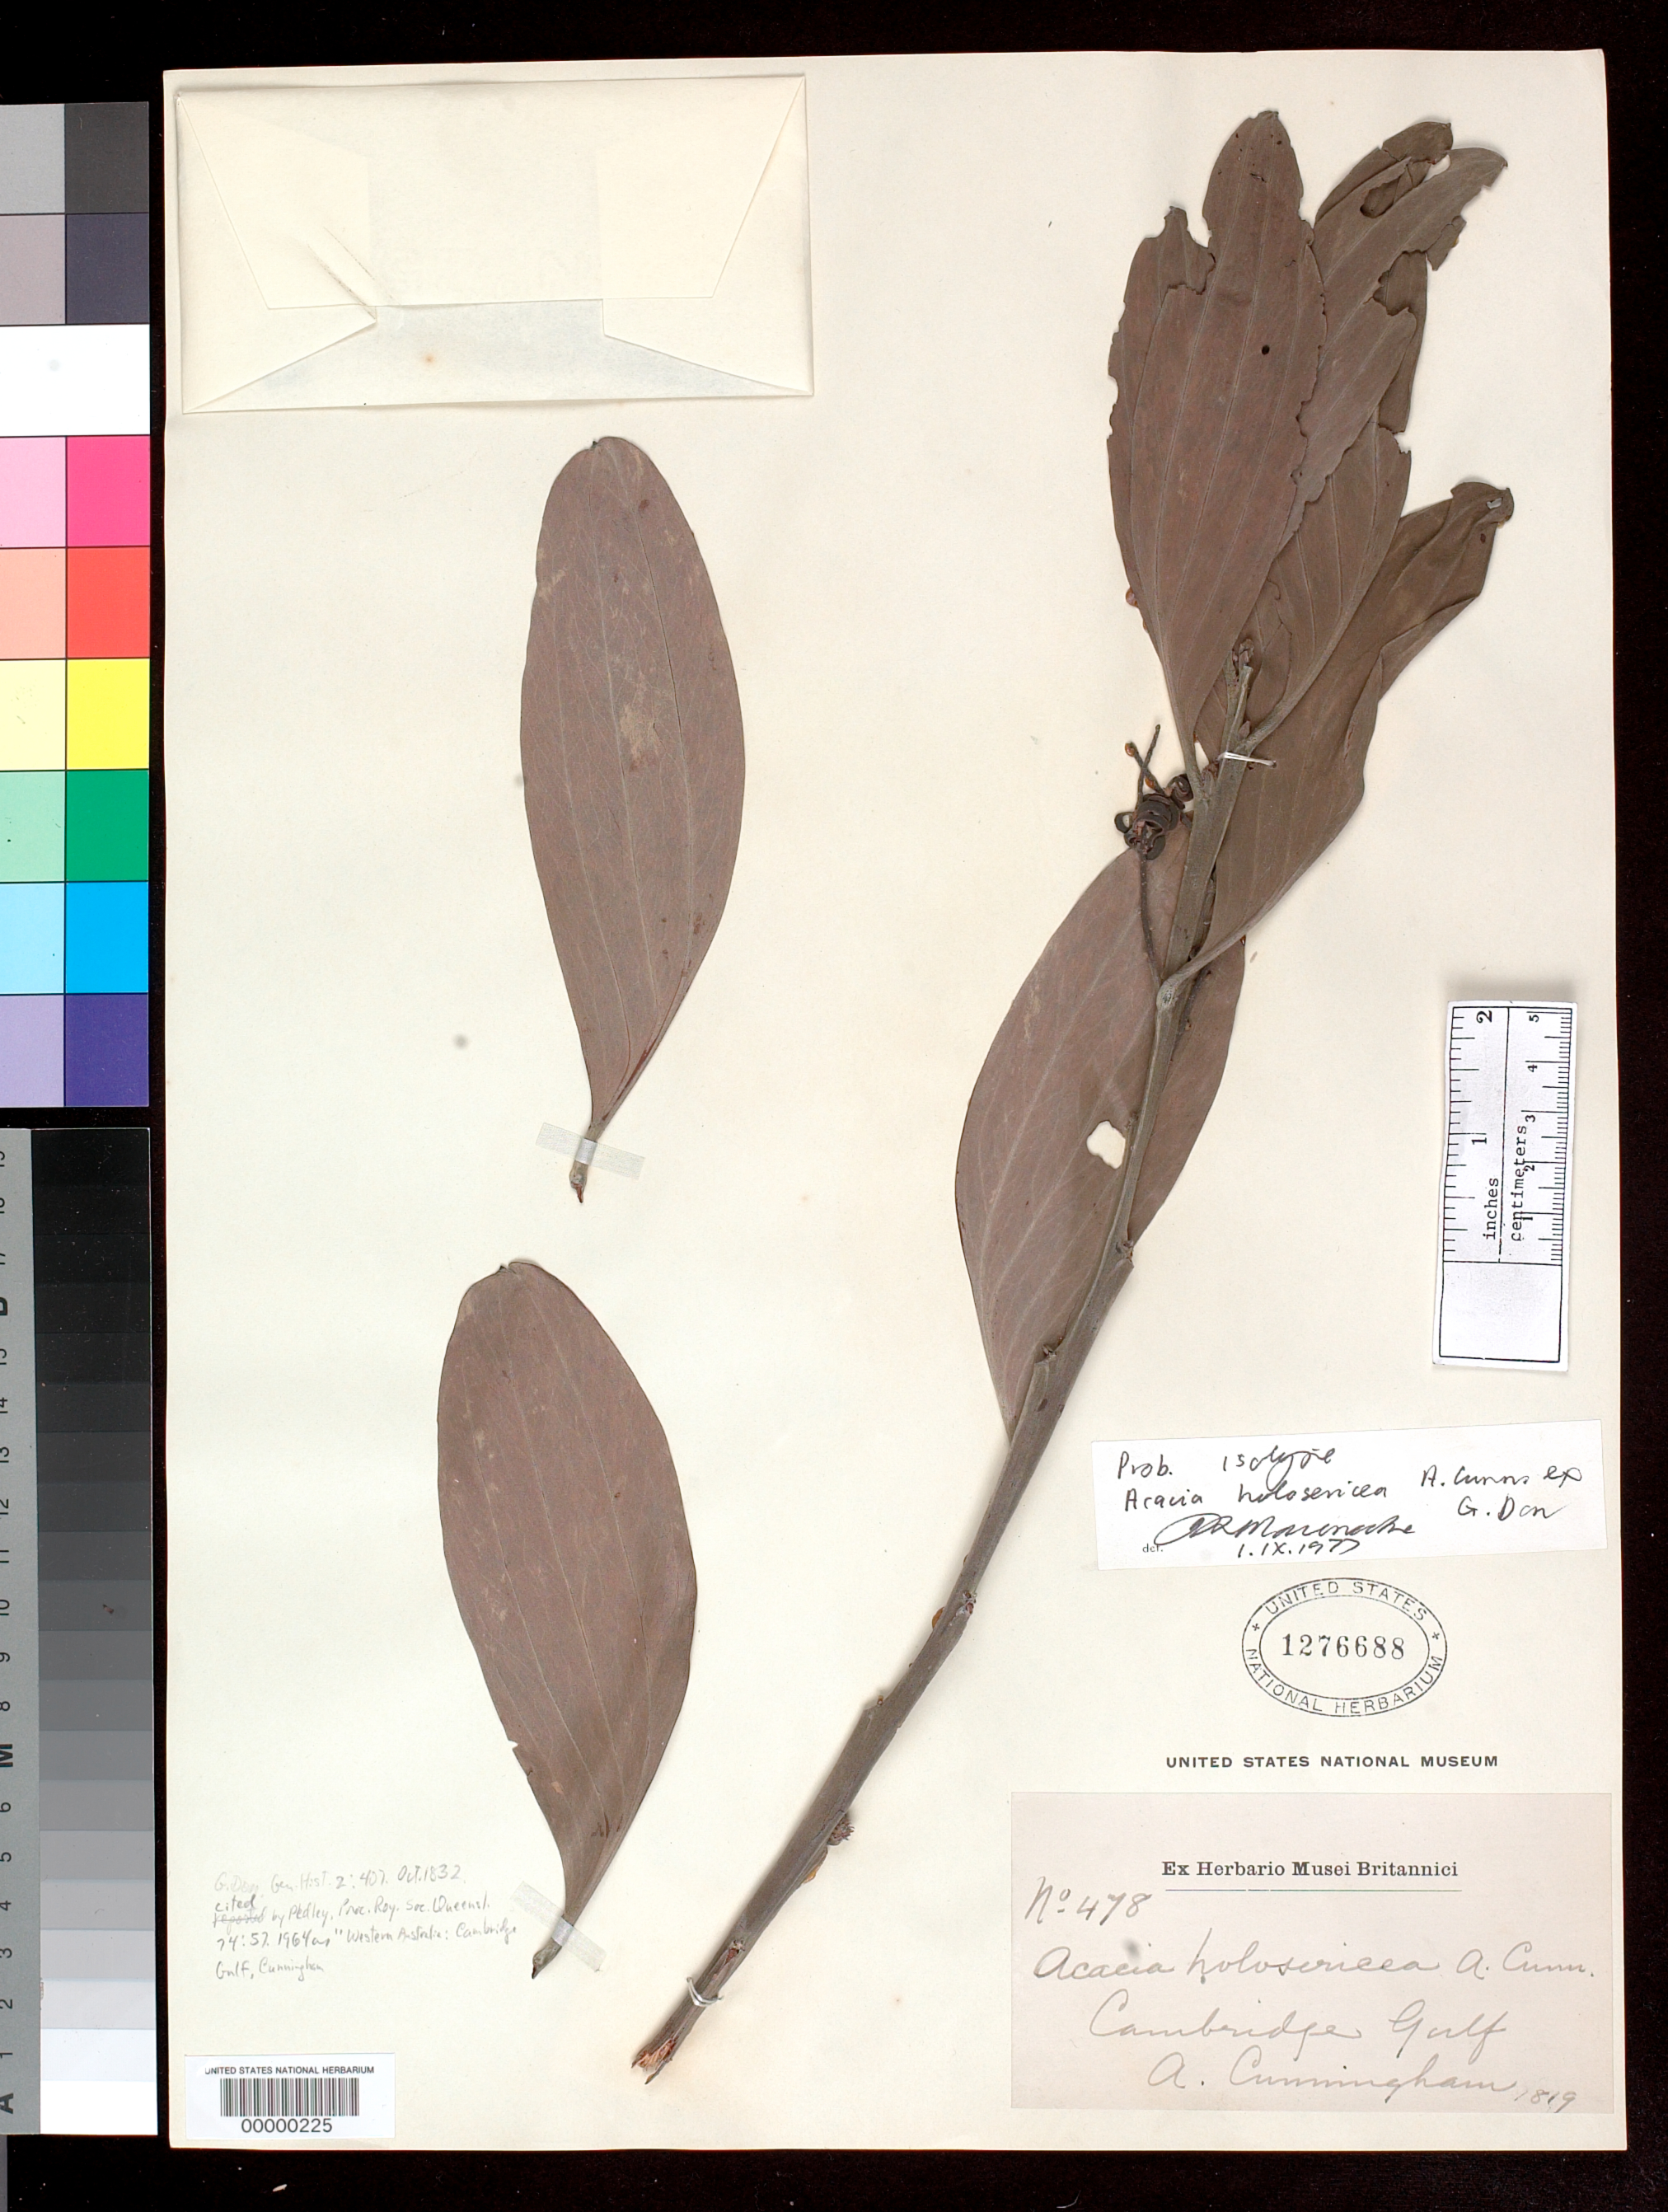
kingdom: Plantae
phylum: Tracheophyta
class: Magnoliopsida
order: Fabales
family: Fabaceae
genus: Acacia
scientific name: Acacia holosericea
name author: A. Cunn. ex Don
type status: Isotype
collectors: A. Cunningham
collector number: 478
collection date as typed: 1819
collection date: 1819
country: Australia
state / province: Western Australia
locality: Cambridge Gulf.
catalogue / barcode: US 1276688